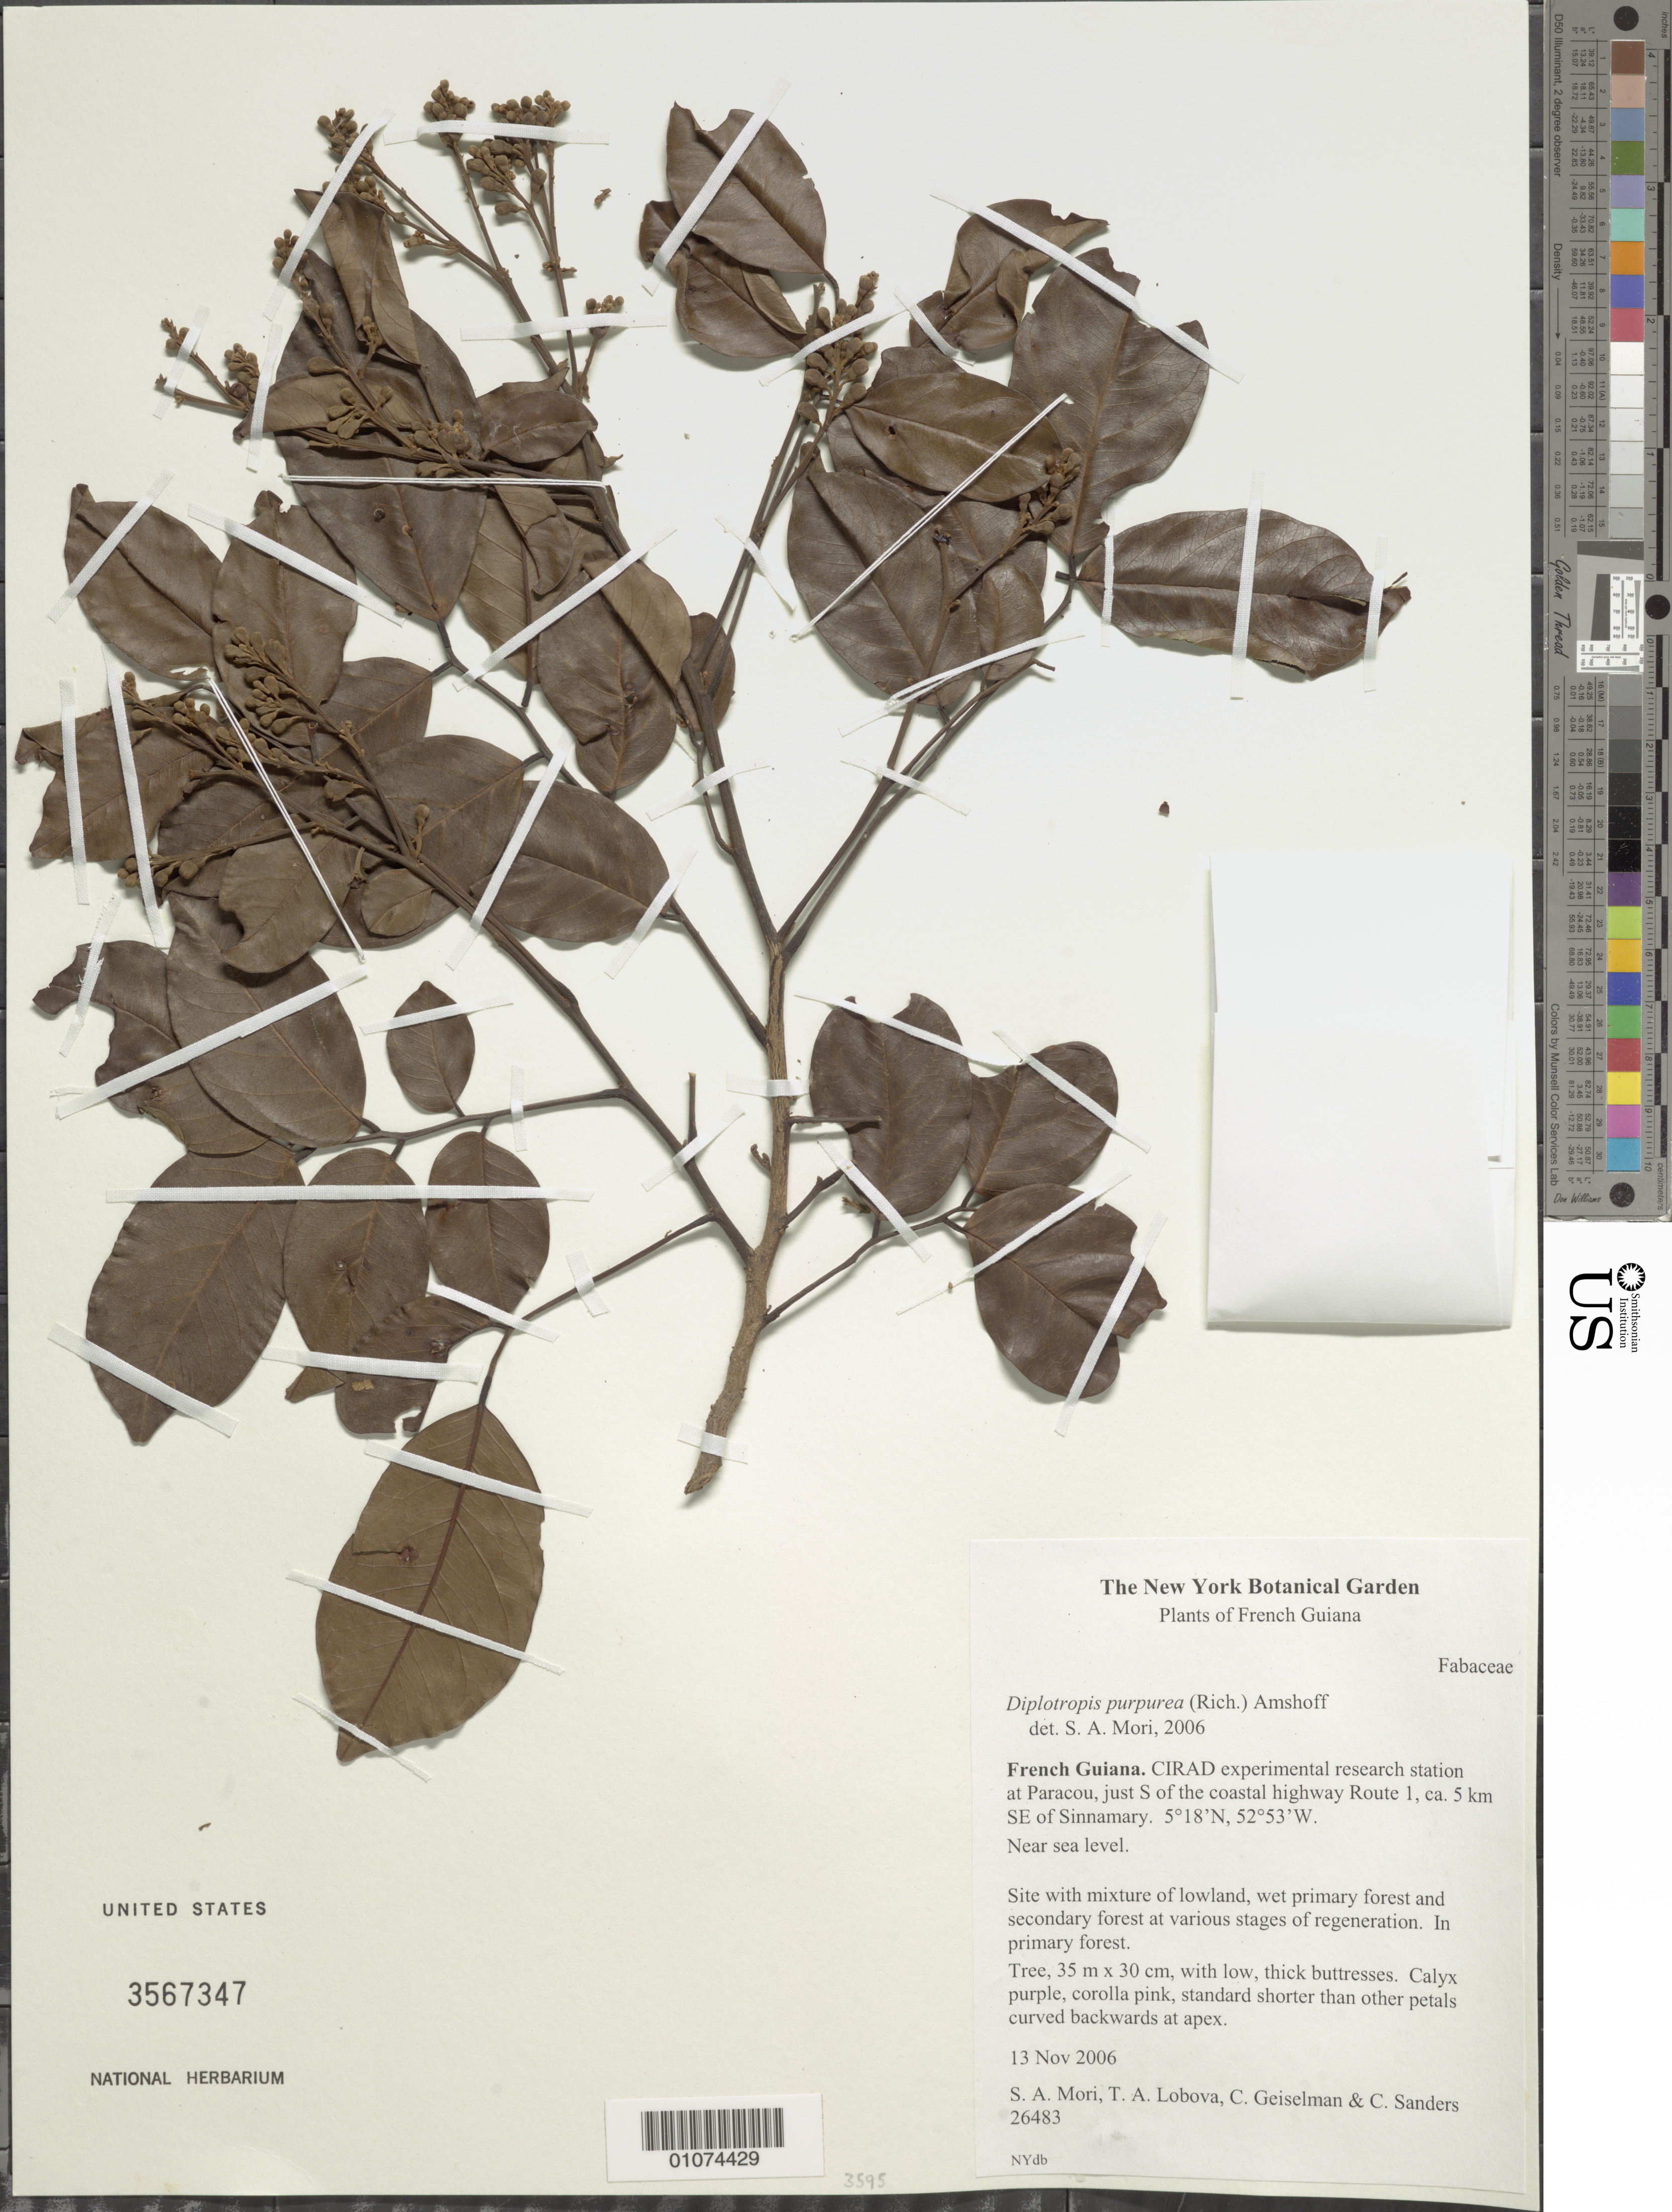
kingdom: Plantae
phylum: Tracheophyta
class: Magnoliopsida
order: Fabales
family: Fabaceae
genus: Diplotropis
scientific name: Diplotropis purpurea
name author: (Rich.) Amshoff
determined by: Mori, Scott A.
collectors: S. Mori, T. Lobova, C. Geiselman & C. Sanders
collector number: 26483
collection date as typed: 13-Nov-06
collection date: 2006-11-13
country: French Guiana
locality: CIRAD experimental research station at Paracou, just south of coastal highway Route 1, ca. 5 km. SE of Sinnamary.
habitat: Near sea level. Site with mixture of lowland, wet primary forest and secondary forest at various stages of regeneration. In primary forest.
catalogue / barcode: US 3567347